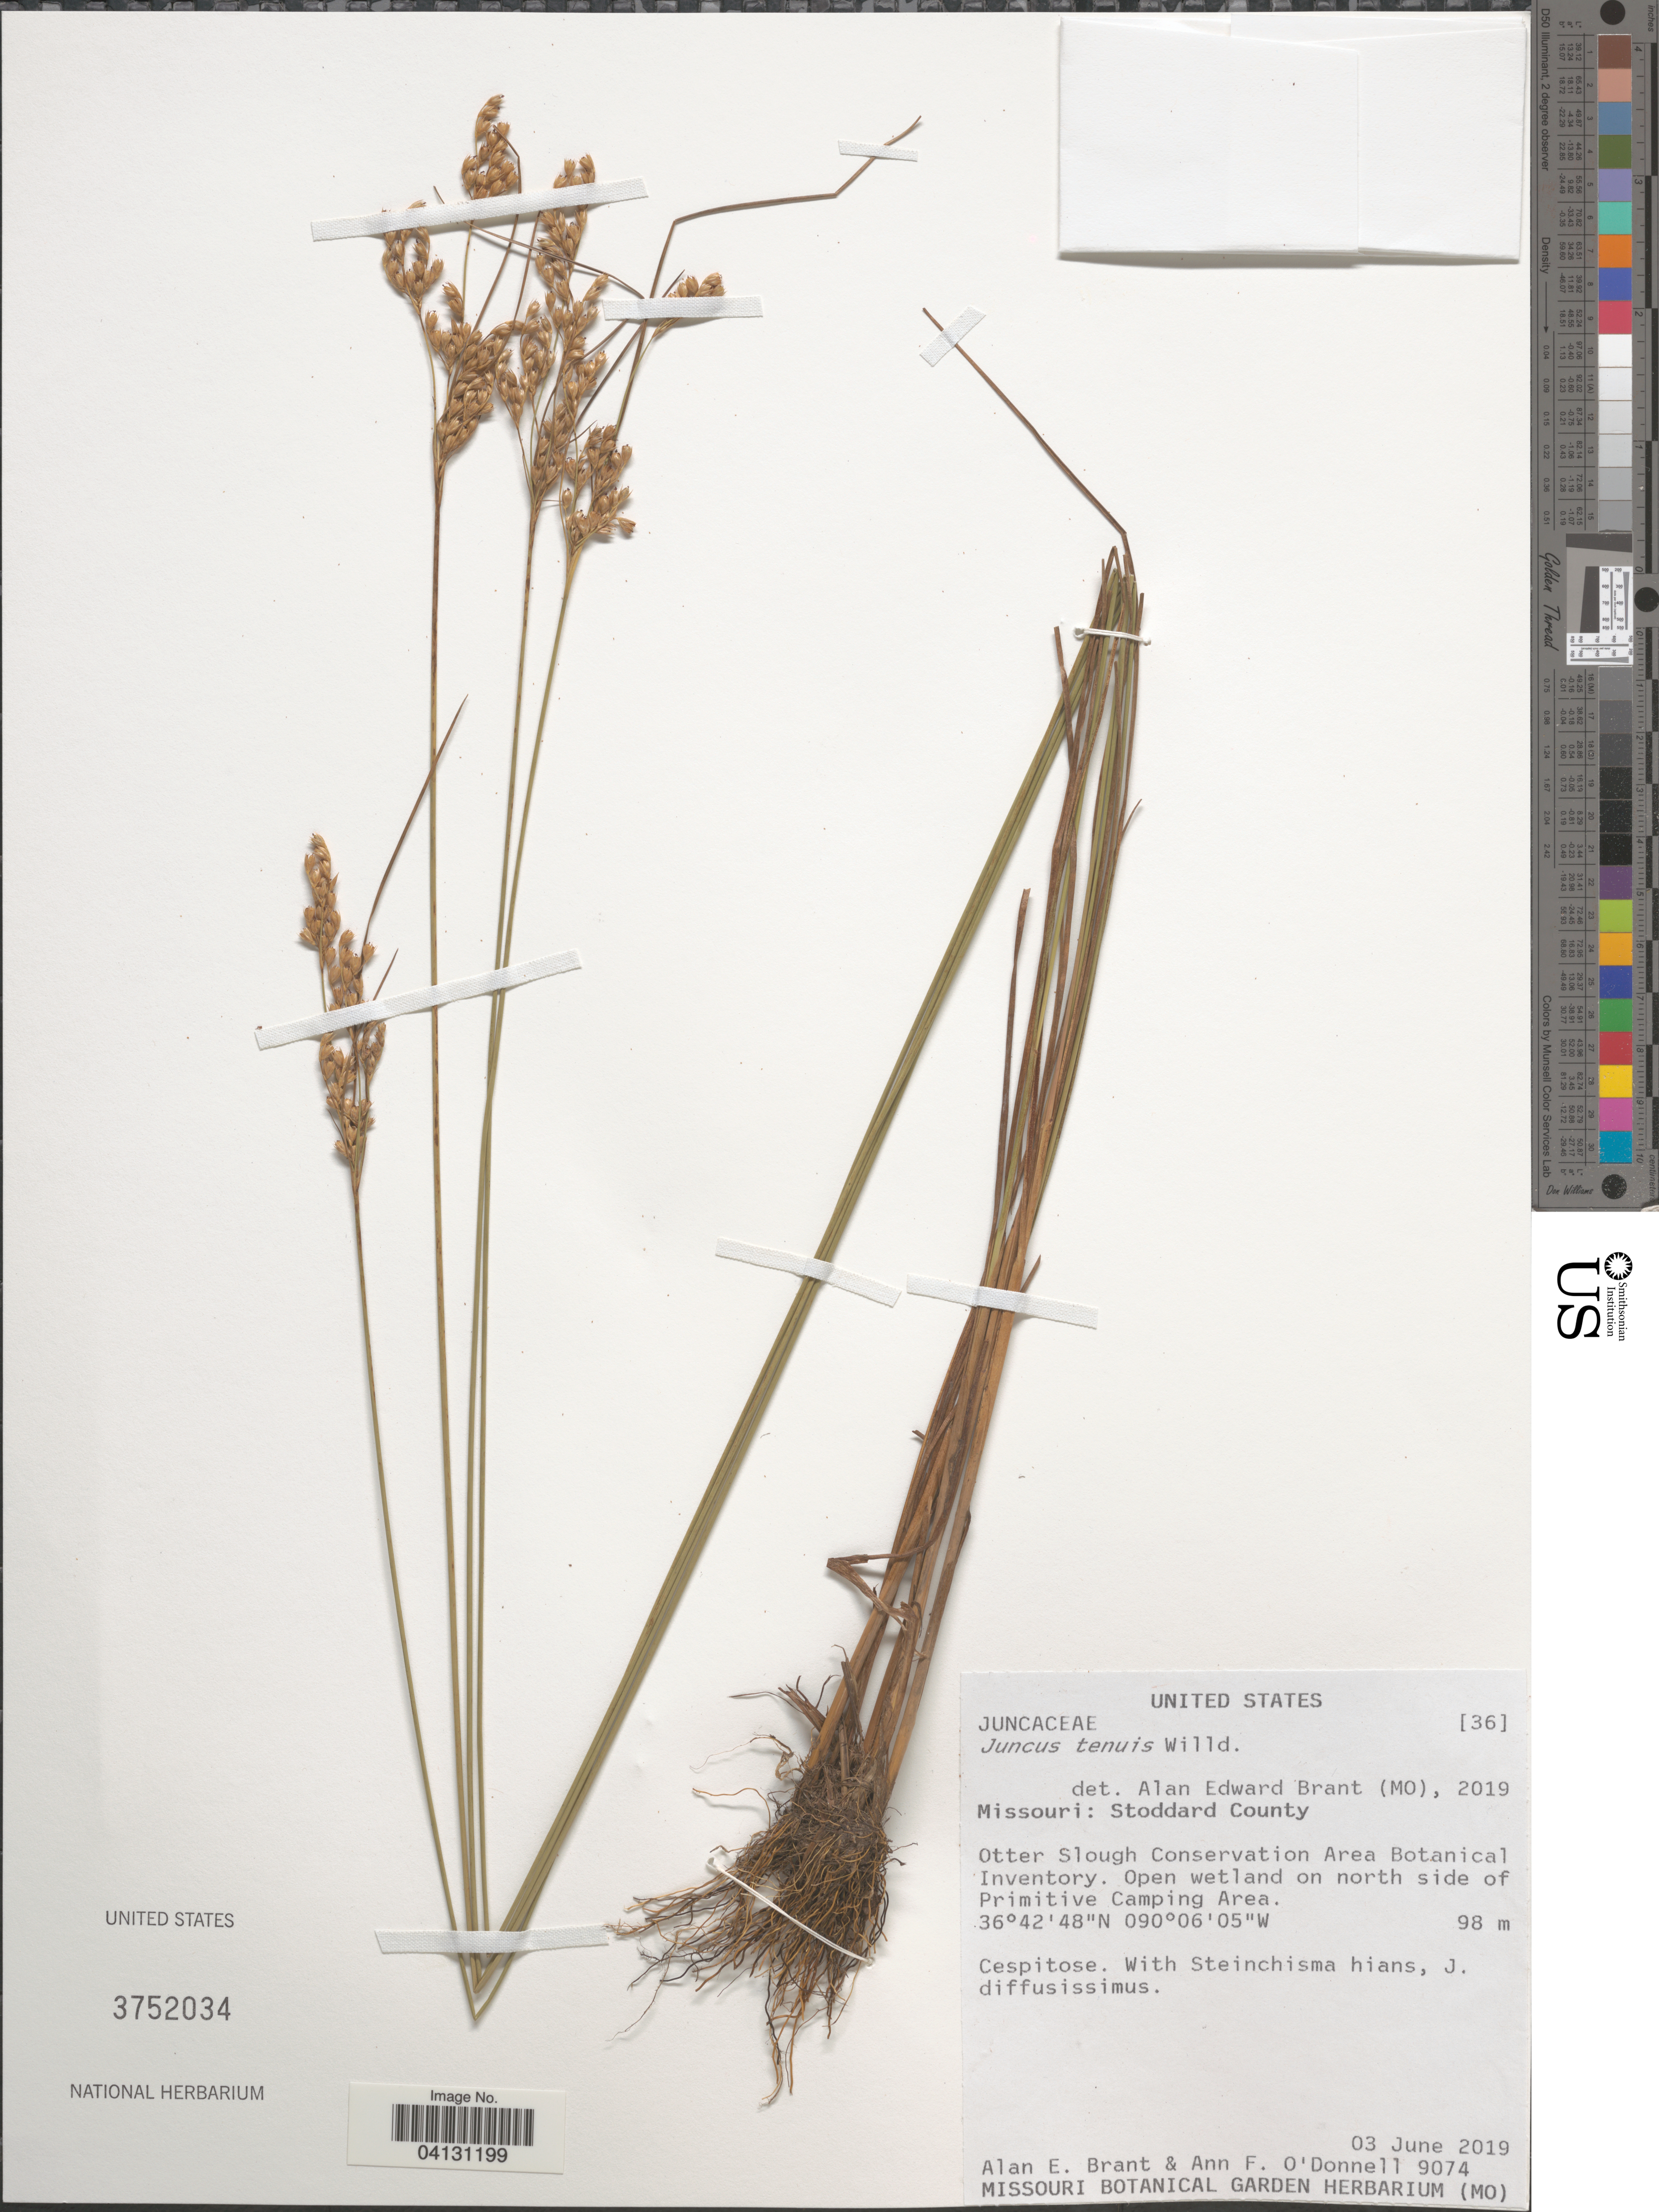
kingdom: Plantae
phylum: Tracheophyta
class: Liliopsida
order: Poales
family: Juncaceae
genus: Juncus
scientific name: Juncus tenuis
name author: Willd.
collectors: A. Brant & A. O'Donnell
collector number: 9074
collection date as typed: Transcribed d/m/y: 3/6/2019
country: United States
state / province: Missouri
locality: Stoddard County. Otter Slough Conservation Area Botanical Inventory. Open wetland on north side of Primitive Camping Area.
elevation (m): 98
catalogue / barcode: US 3752034